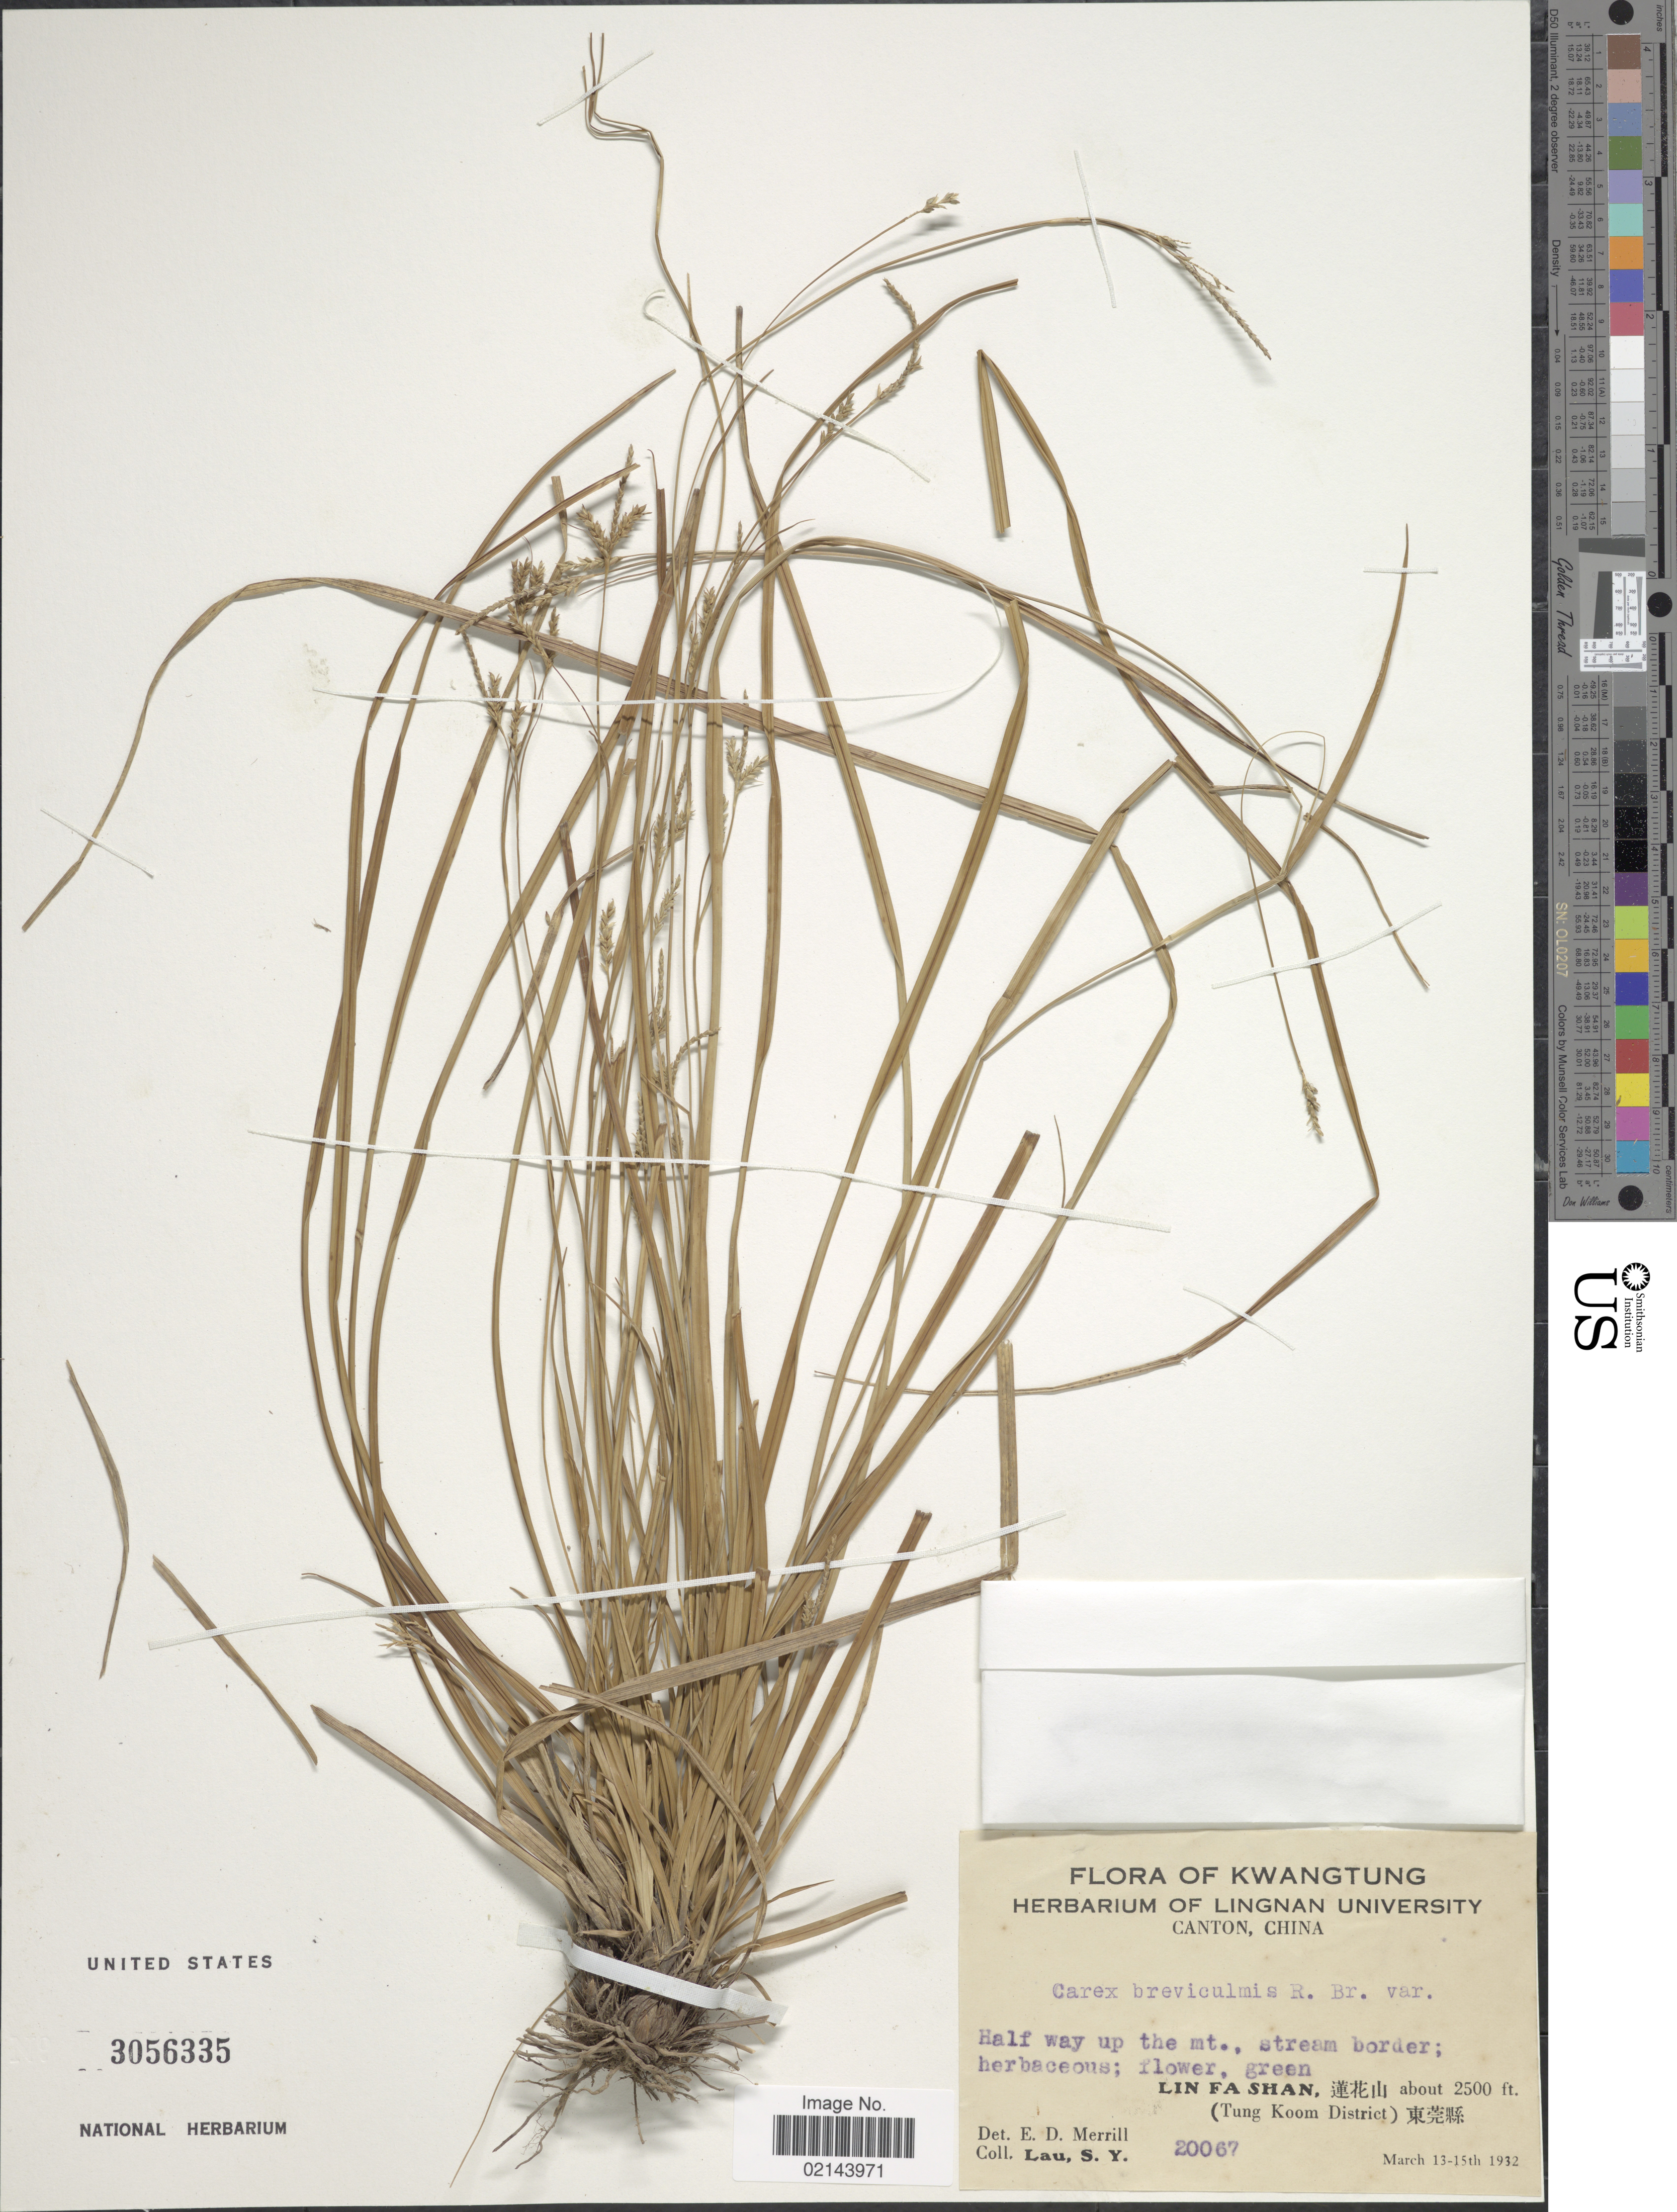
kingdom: Plantae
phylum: Tracheophyta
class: Liliopsida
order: Poales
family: Cyperaceae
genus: Carex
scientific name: Carex breviculmis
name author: R. Br.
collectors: S. Y. Lau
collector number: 20067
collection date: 1932-03-13/1932-03-15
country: China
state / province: Guangdong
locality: Kwangtung, Lin Fa Shan (Tung Koom District)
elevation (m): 762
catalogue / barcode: US 3056335